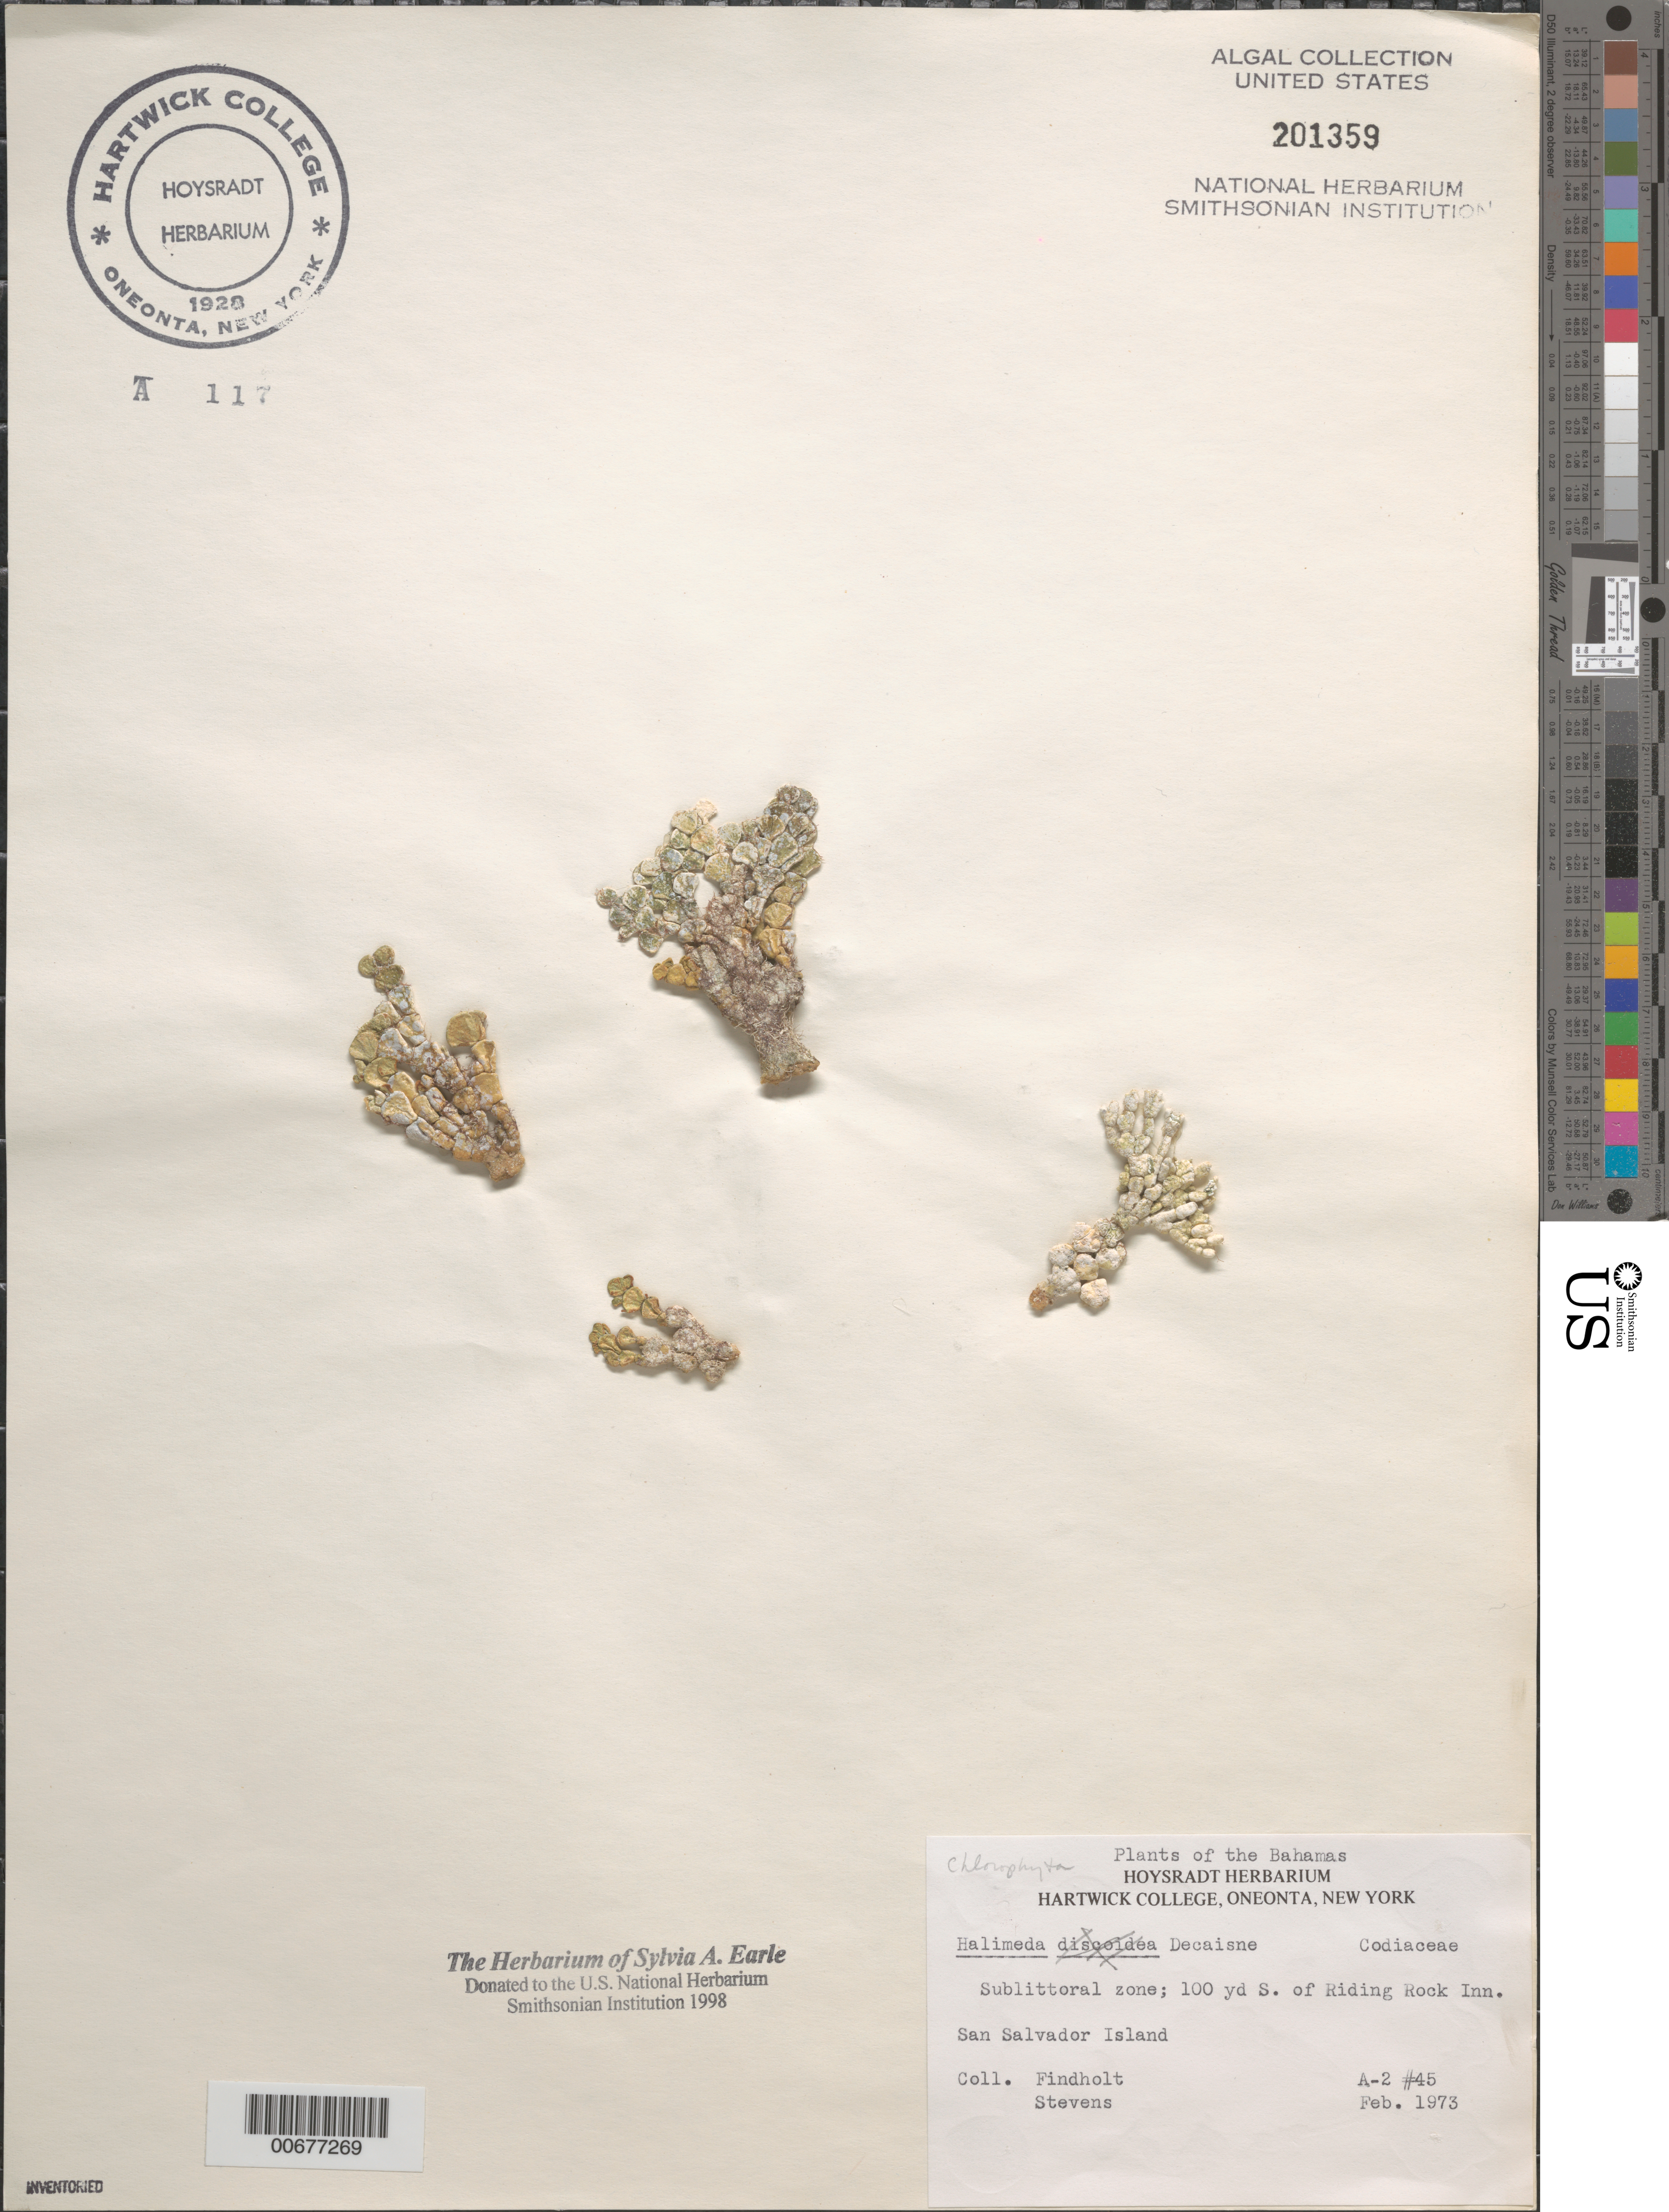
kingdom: Plantae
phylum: Chlorophyta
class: Ulvophyceae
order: Bryopsidales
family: Halimedaceae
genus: Halimeda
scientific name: Halimeda sp.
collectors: -. Findholt & -- Stevens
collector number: A-2 45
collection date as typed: Feb 1973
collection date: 1973-02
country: Bahamas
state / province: San Salvador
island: San Salvador Island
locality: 100 yards south of Riding Rock Inn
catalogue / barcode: US 201359